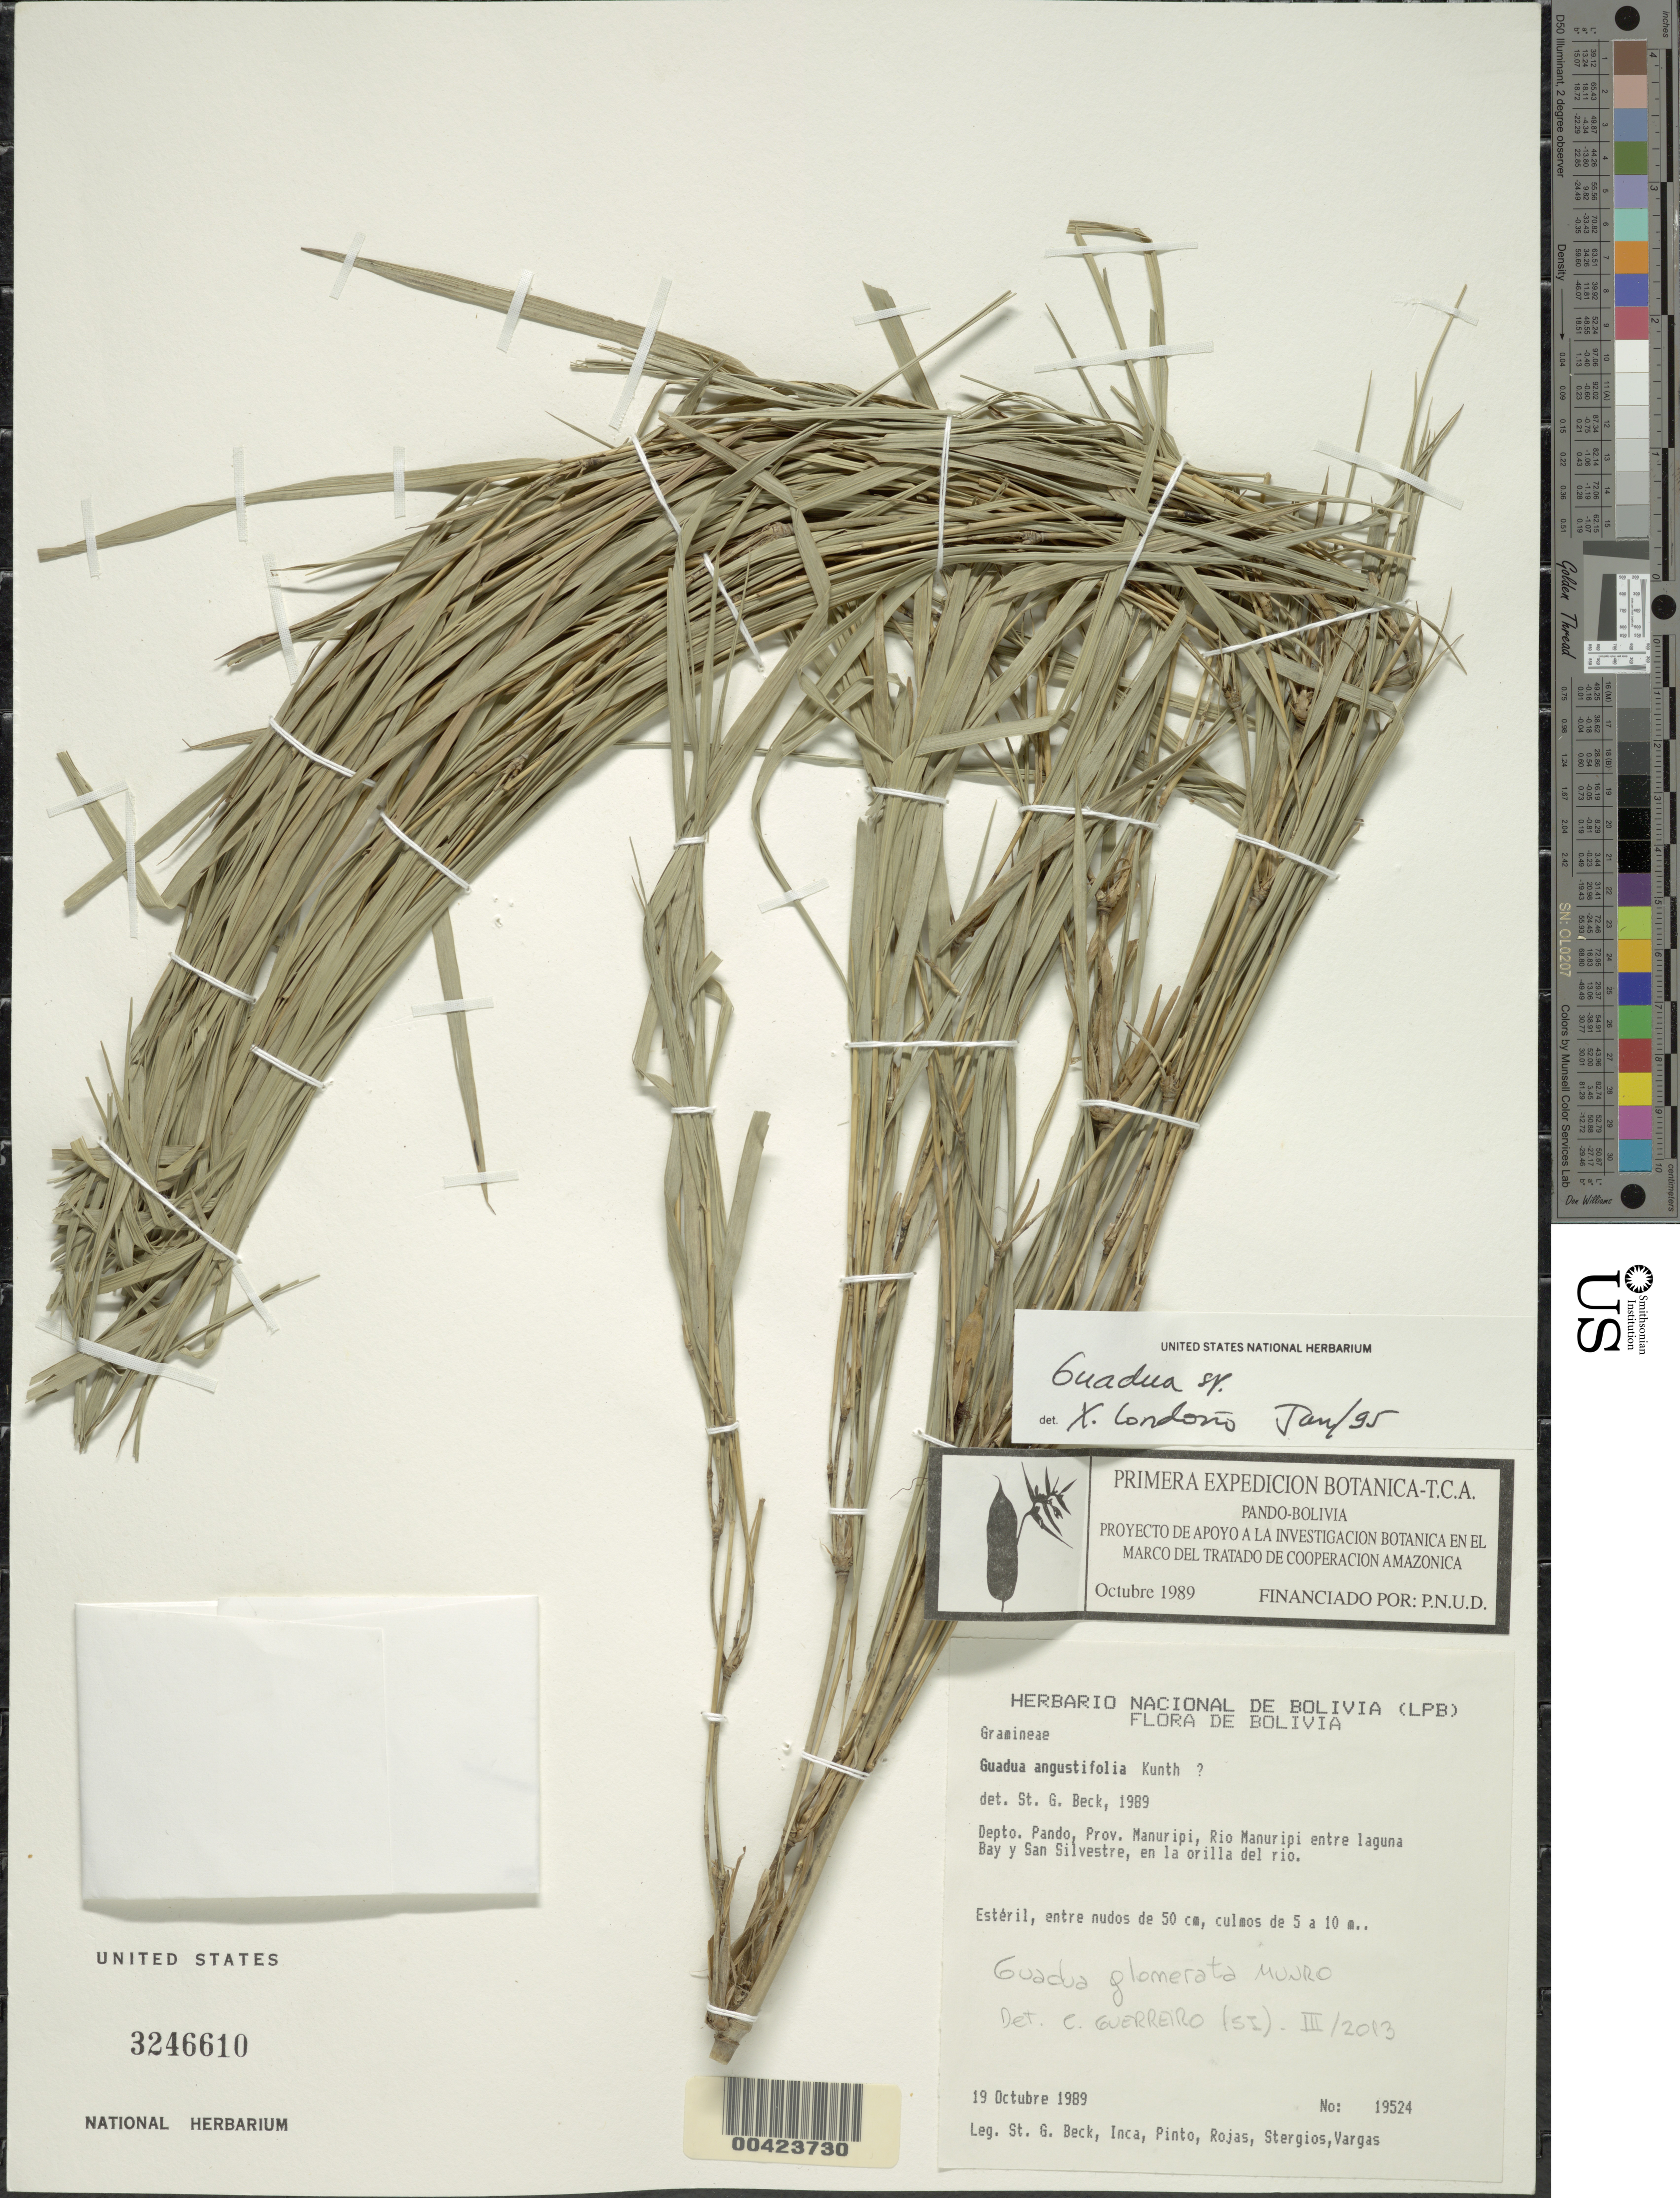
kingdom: Plantae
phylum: Tracheophyta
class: Liliopsida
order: Poales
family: Poaceae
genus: Guadua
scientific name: Guadua glomerata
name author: Munro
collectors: S. G. Beck, -. Inca, Pinto, --, Rojas, --, B. G. Stergios & Vargas, --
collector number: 19524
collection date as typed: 19 Oct 1989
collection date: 1989-10-19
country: Bolivia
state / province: Pando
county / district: Manuripi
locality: Rio Manuripi entre Laguna Bay y San Silvestre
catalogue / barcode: US 3246610